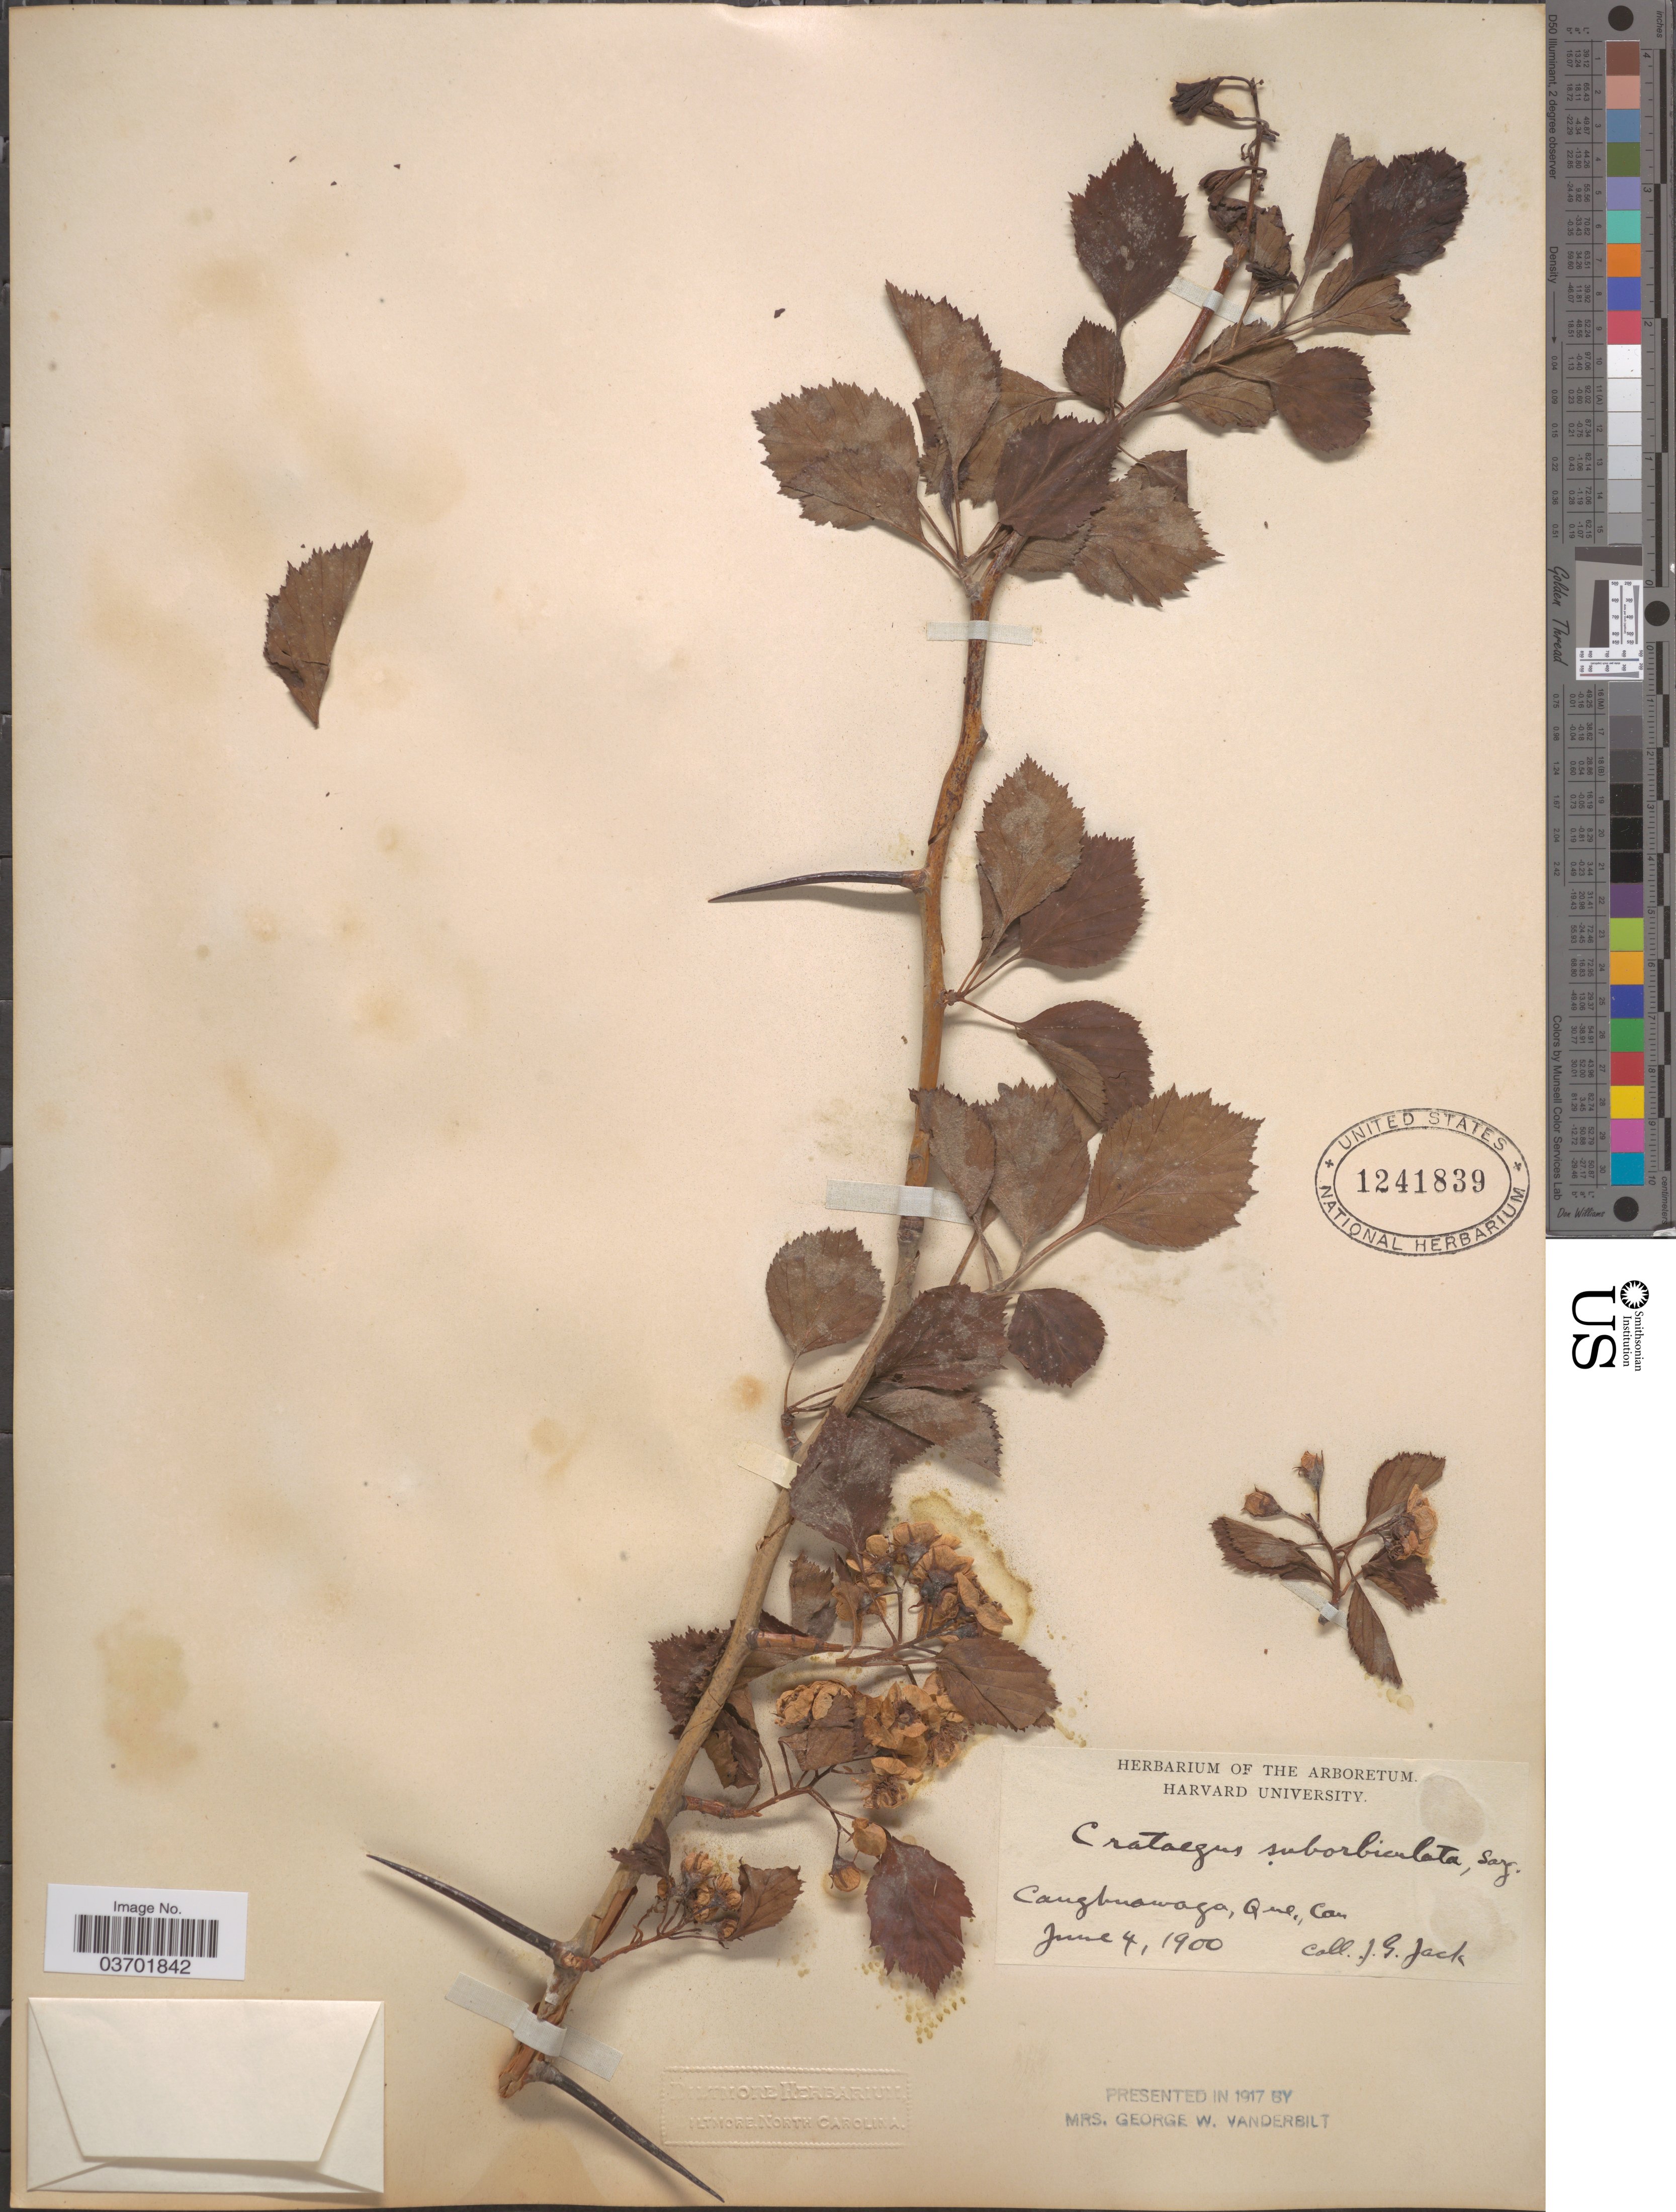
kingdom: Plantae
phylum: Tracheophyta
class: Magnoliopsida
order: Rosales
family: Rosaceae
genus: Crataegus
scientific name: Crataegus suborbiculata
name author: Sarg.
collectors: J. G. Jack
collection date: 1900-06-04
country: Canada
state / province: Quebec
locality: Caughnawaga.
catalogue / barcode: US 1241839